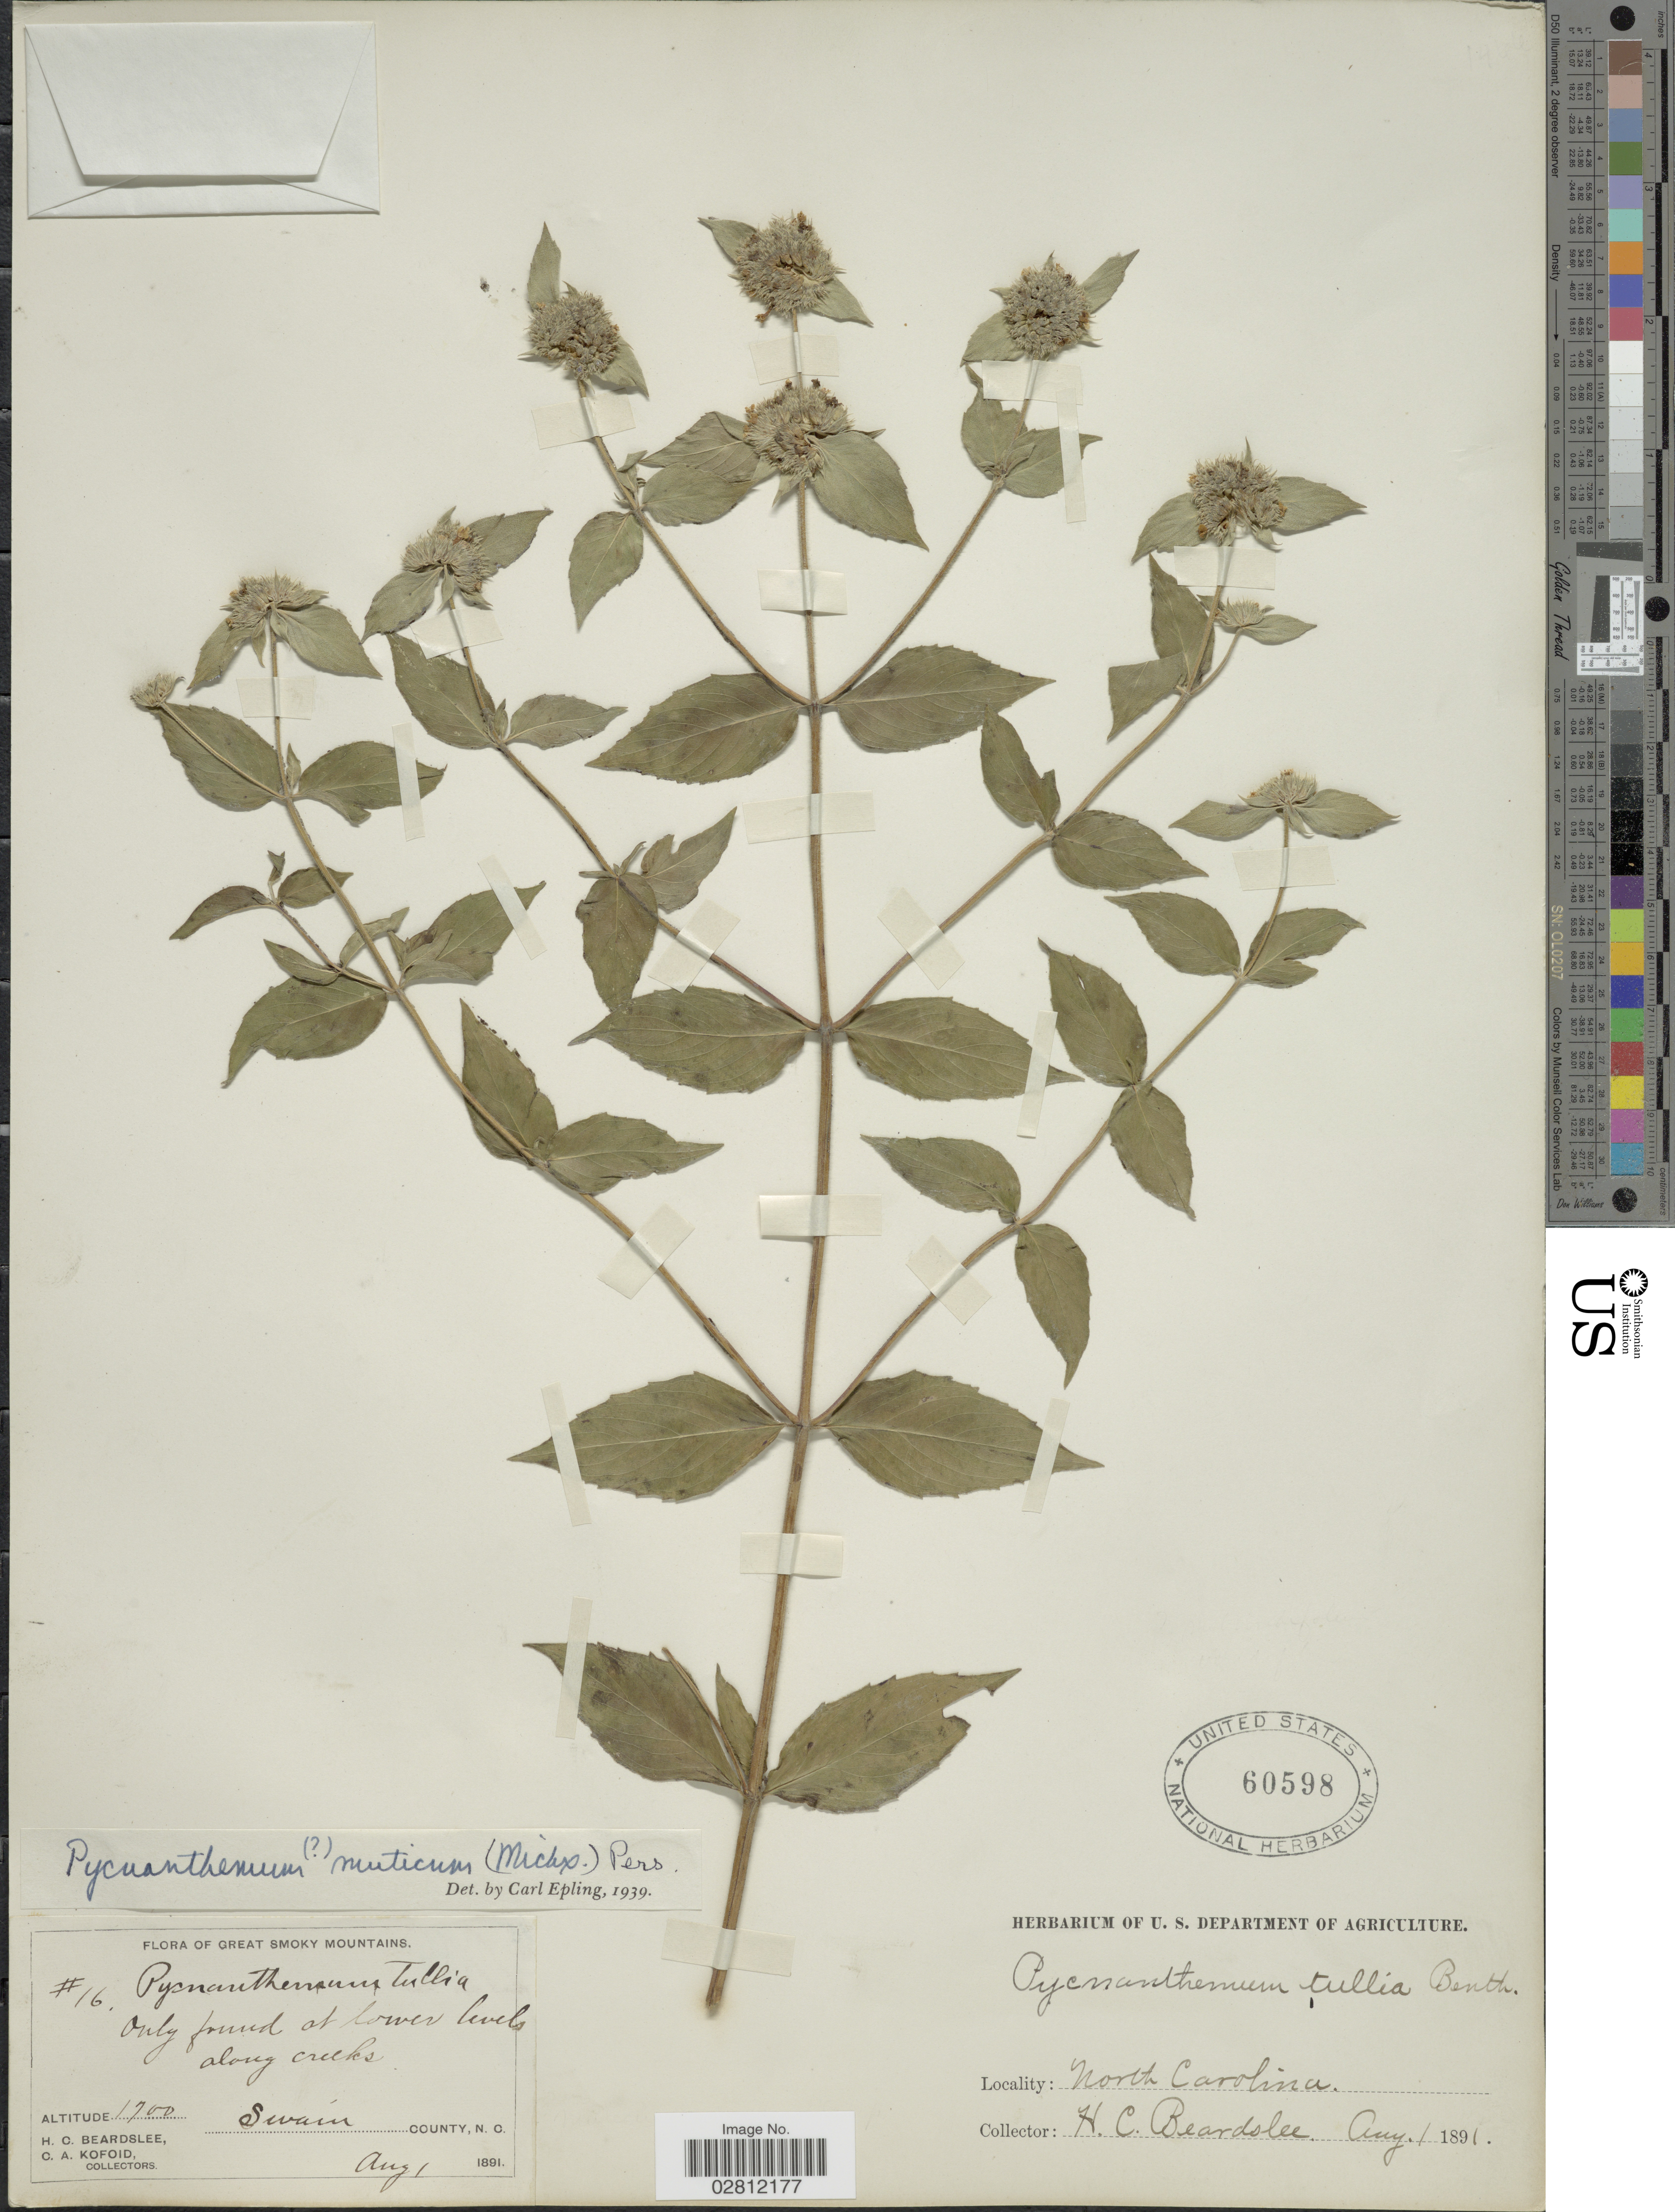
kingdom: Plantae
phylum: Tracheophyta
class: Magnoliopsida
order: Lamiales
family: Lamiaceae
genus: Pycnanthemum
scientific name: Pycnanthemum muticum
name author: (Michx.) Pers.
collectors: H. Beardslee & C. Kofoid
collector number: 16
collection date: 1891-08-01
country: United States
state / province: North Carolina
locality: Great Smoky Mountains, Swain County.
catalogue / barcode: US 60598